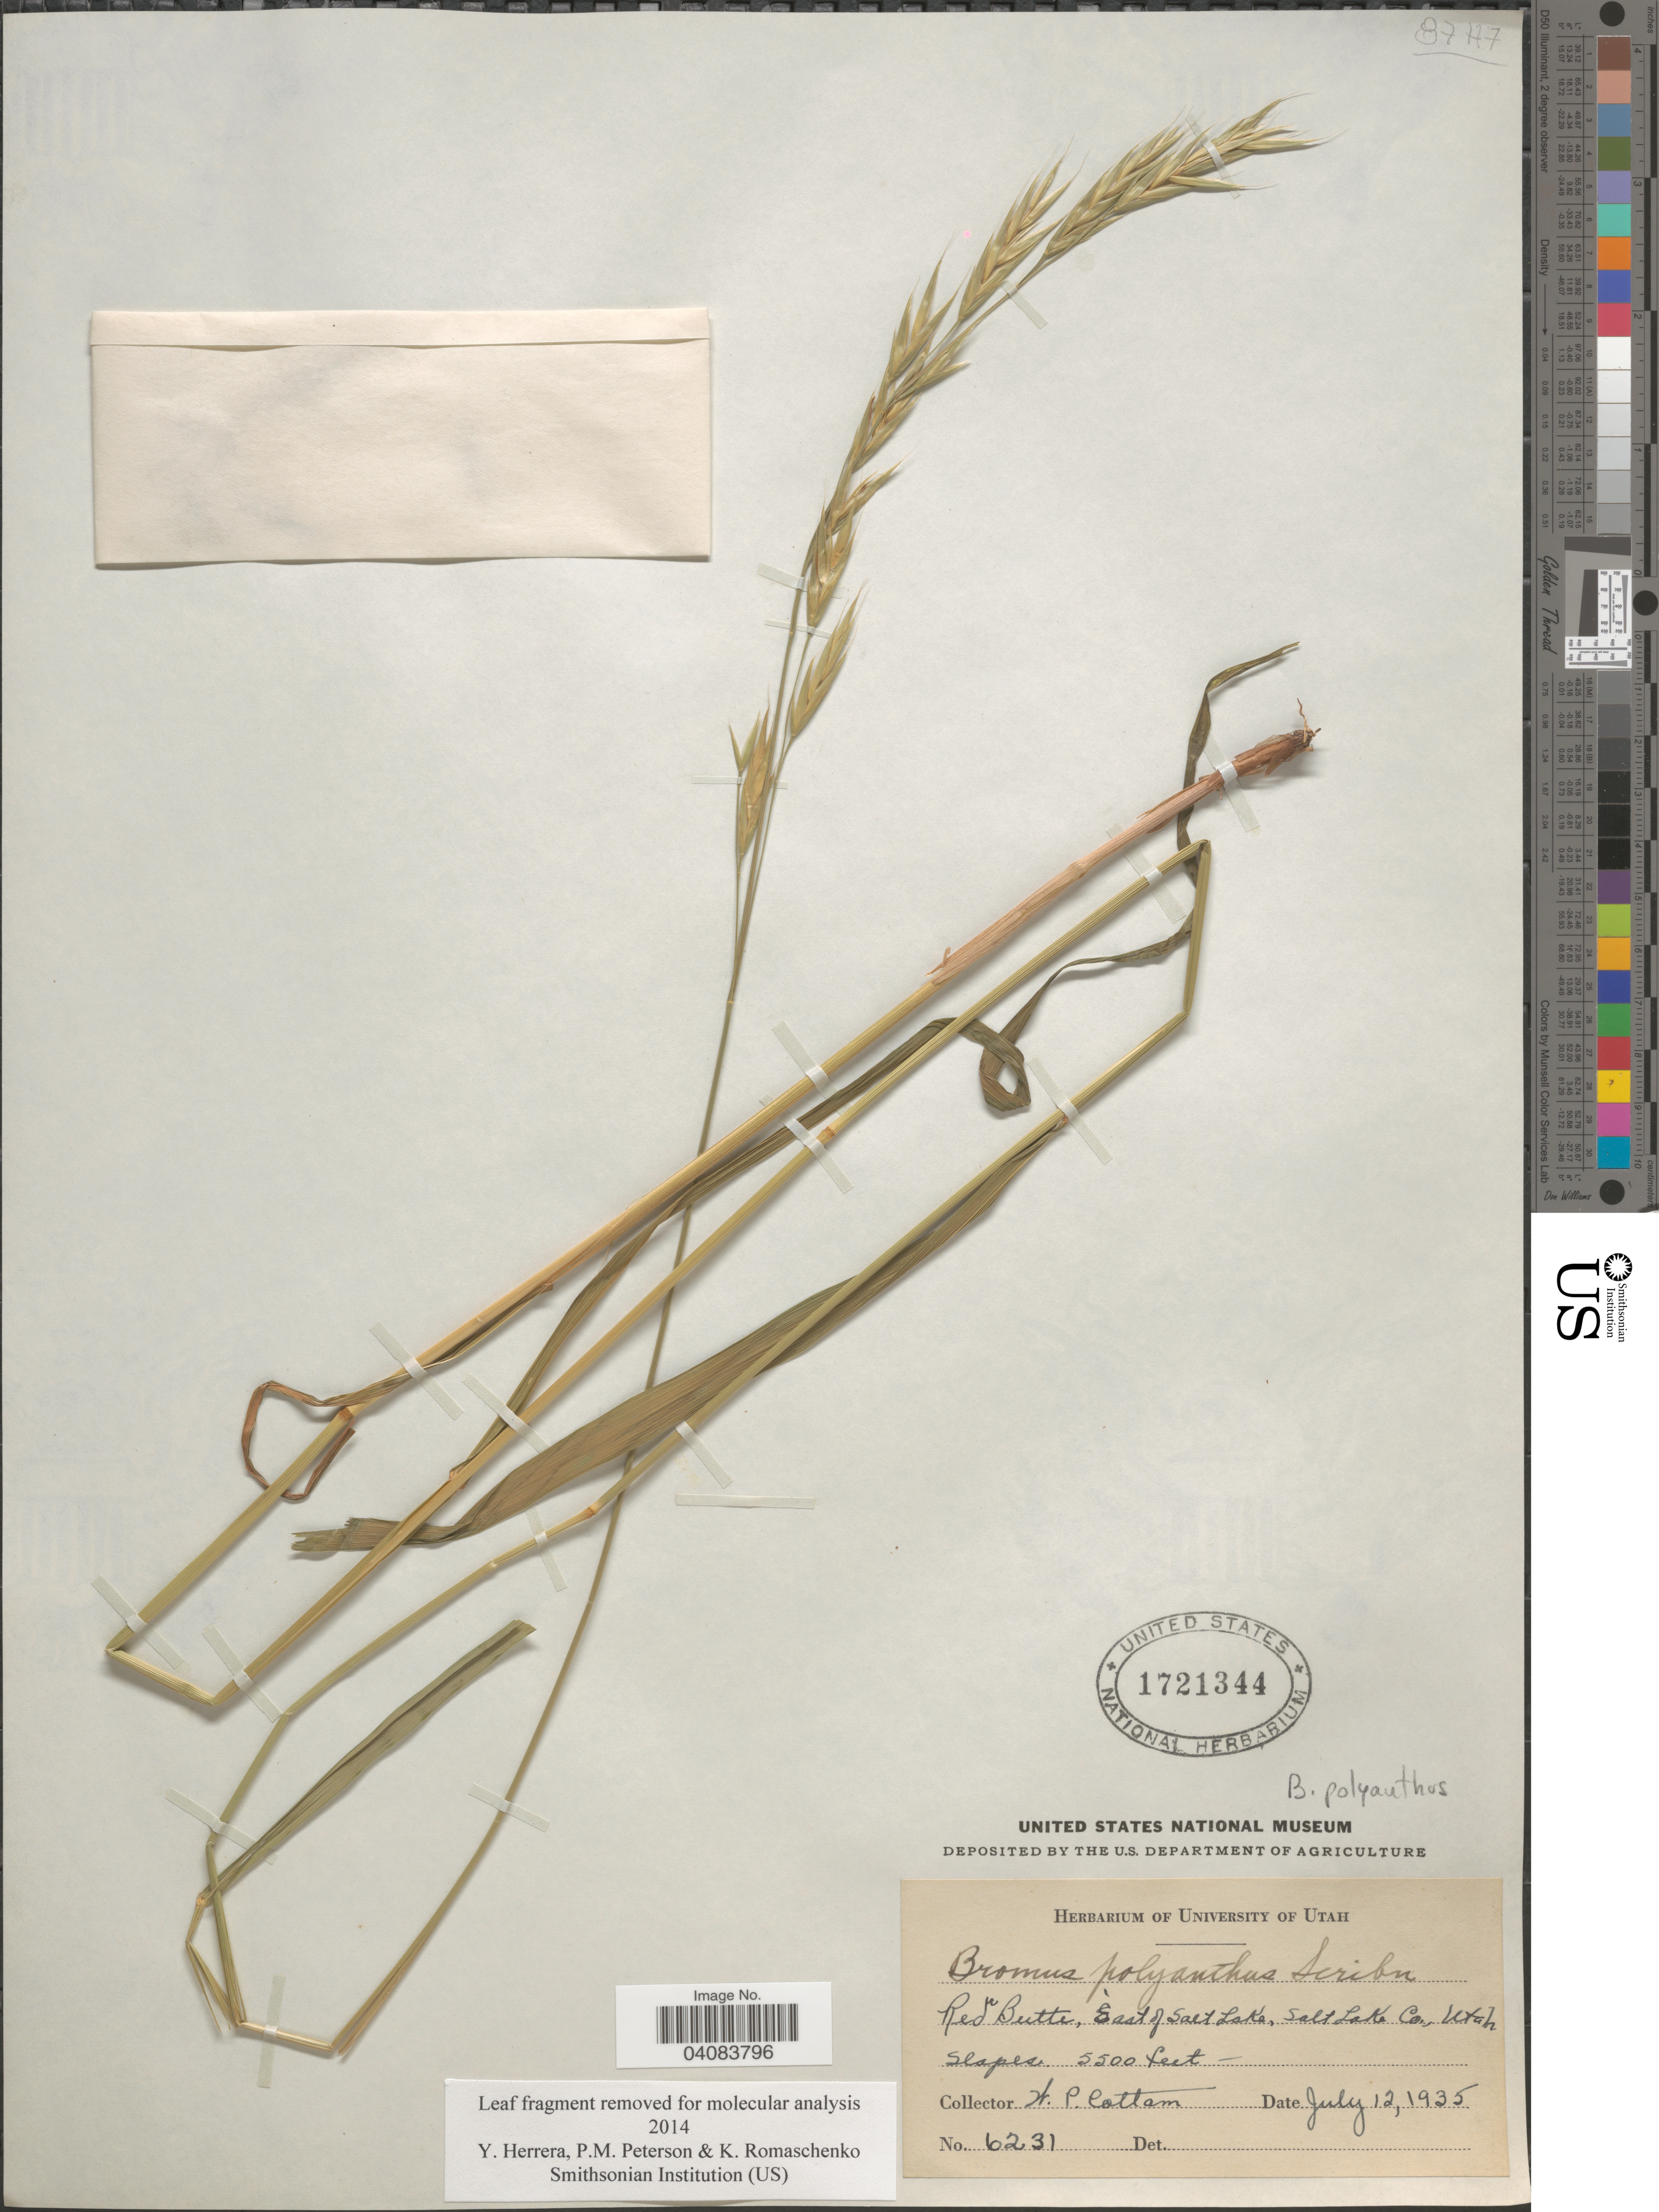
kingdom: Plantae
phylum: Tracheophyta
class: Liliopsida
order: Poales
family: Poaceae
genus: Bromus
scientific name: Bromus polyanthus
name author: Scribn. ex Shear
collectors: W. Cottam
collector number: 6231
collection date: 1935-07-12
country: United States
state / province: Utah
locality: Red Butte, East of Salt Lake, Salt Lake Co. Slopes.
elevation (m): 1676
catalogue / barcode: US 1721344